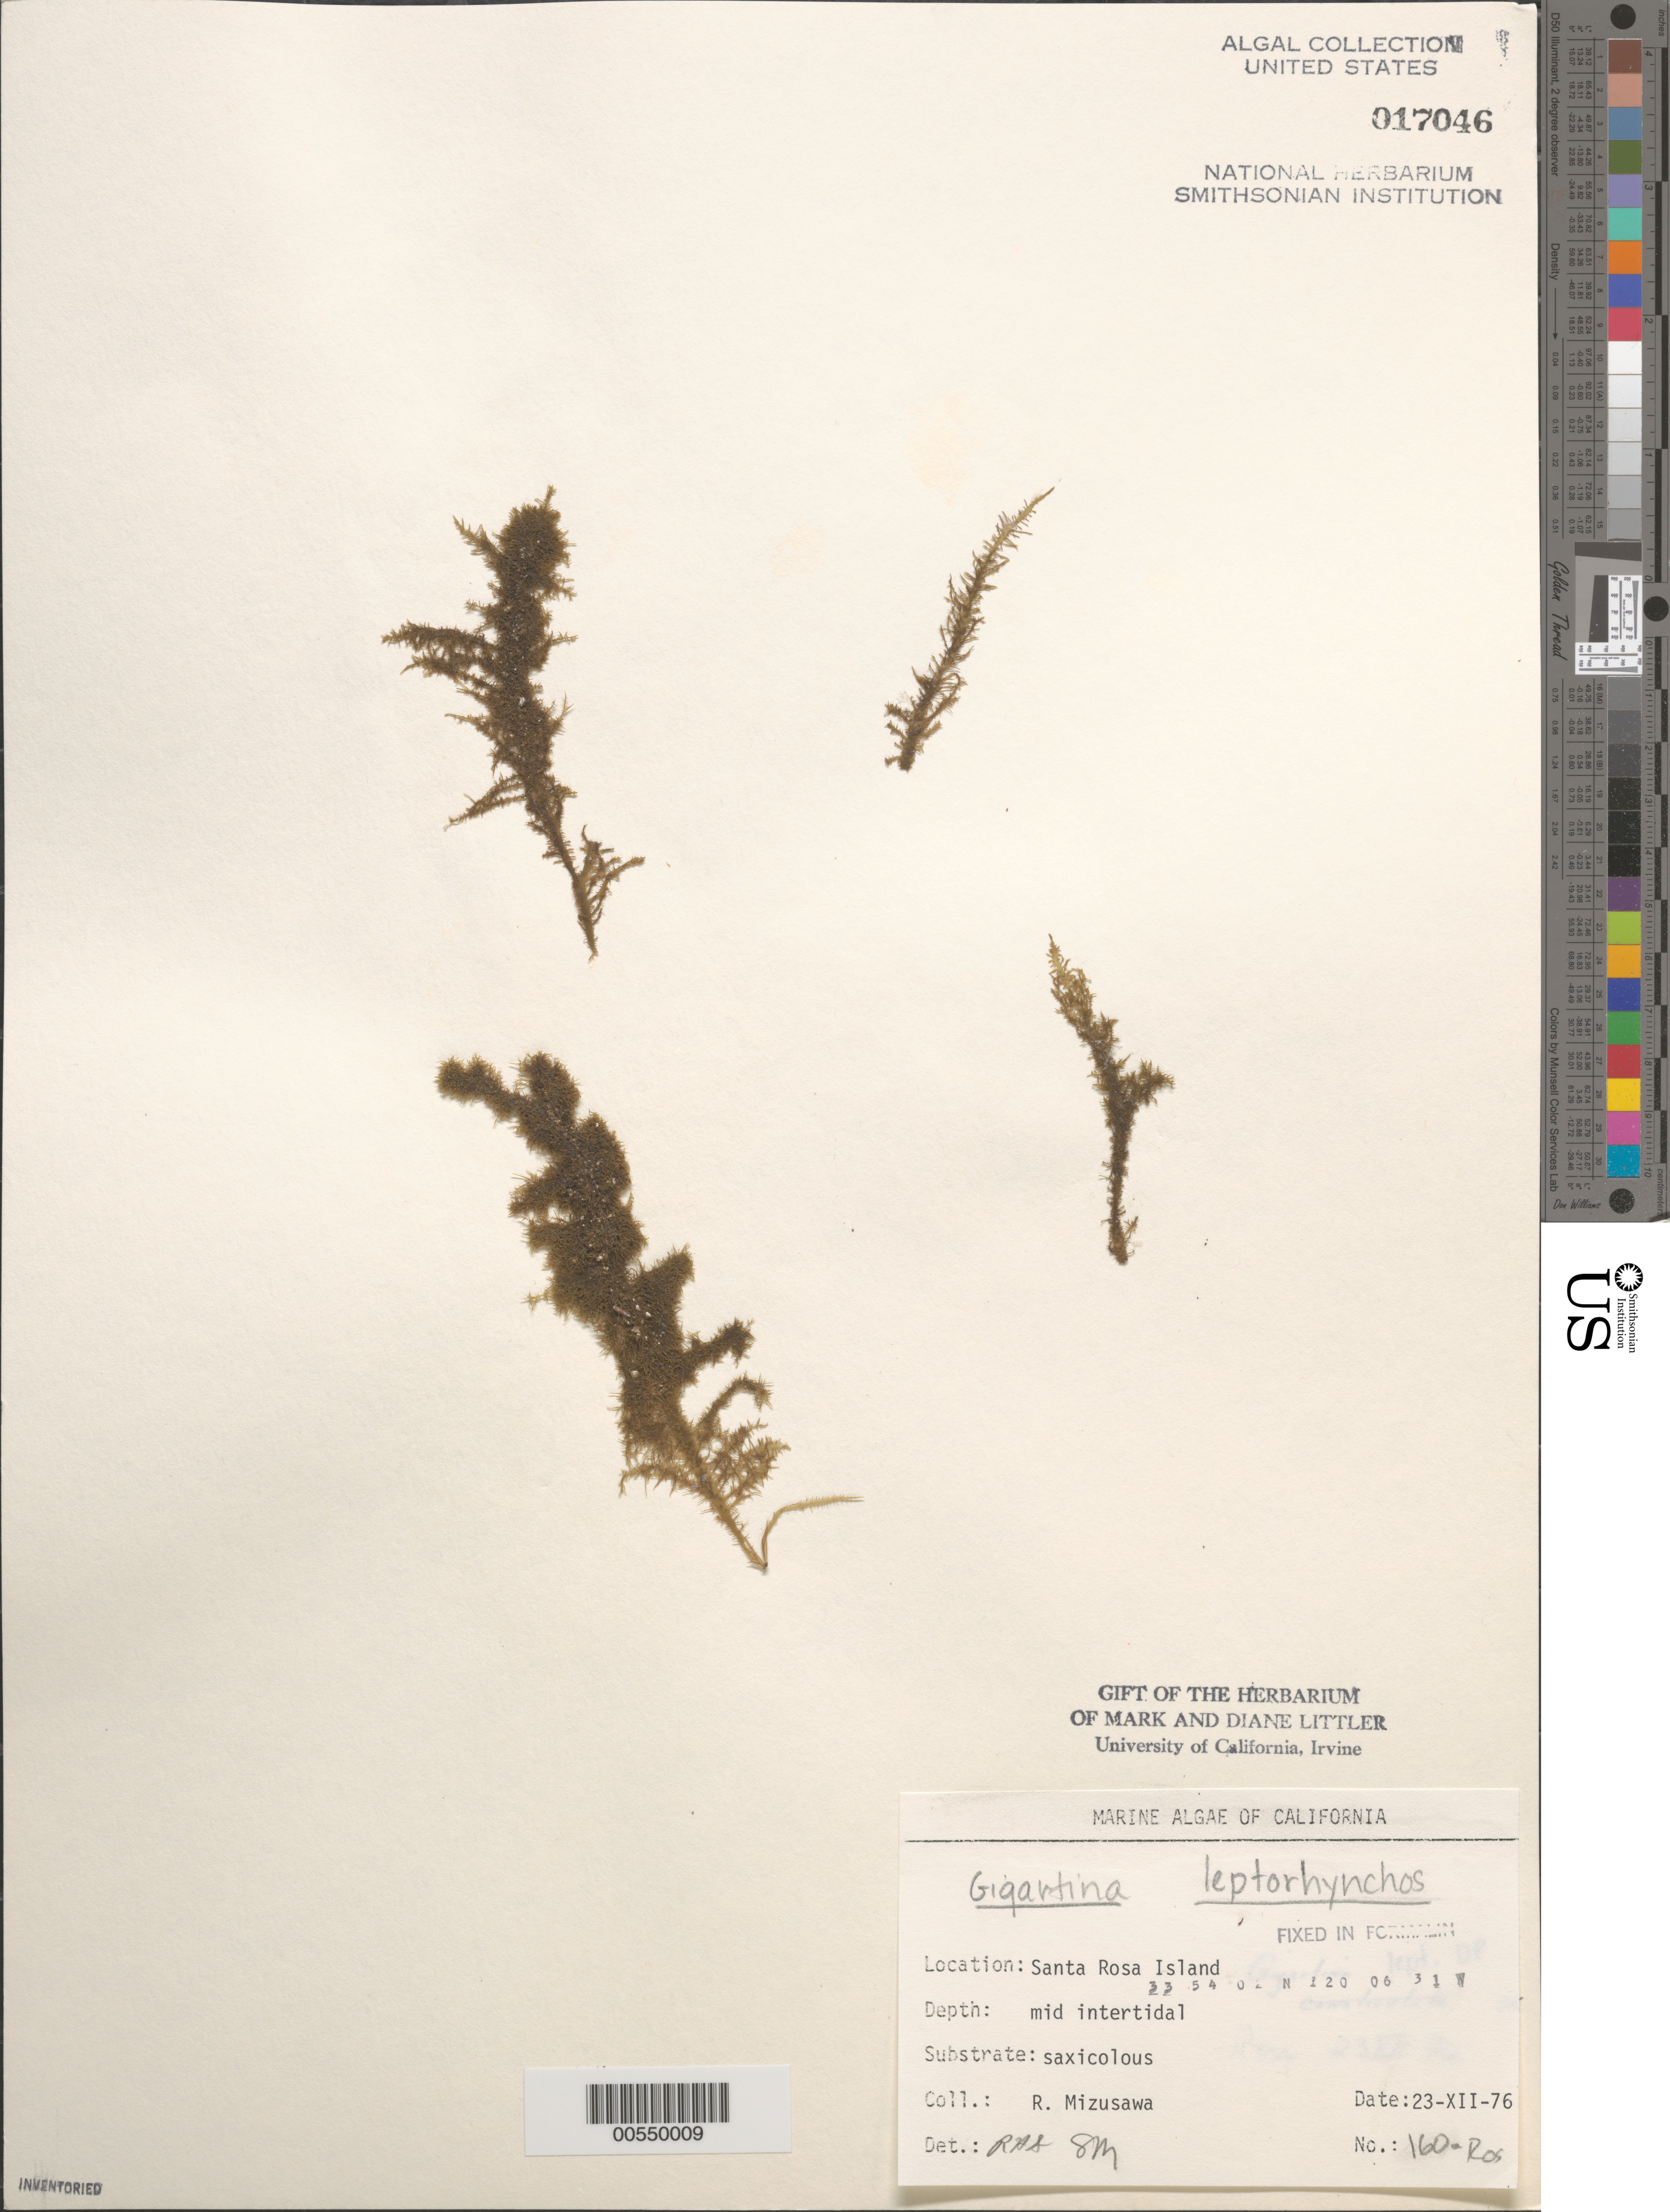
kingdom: Plantae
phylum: Rhodophyta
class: Florideophyceae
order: Gigartinales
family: Gigartinaceae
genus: Mazzaella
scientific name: Mazzaella leptorhynchos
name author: (J. Agardh) Leister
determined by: Algae name updating Project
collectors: R. Mizusawa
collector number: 160-ros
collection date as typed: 23 Dec 1976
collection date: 1976-12-23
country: United States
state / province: California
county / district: Santa Barbara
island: Santa Rosa Island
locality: Johnson's Lee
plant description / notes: BLM-SOCALBIGHT Rocky Intertidal Survey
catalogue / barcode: US 17046